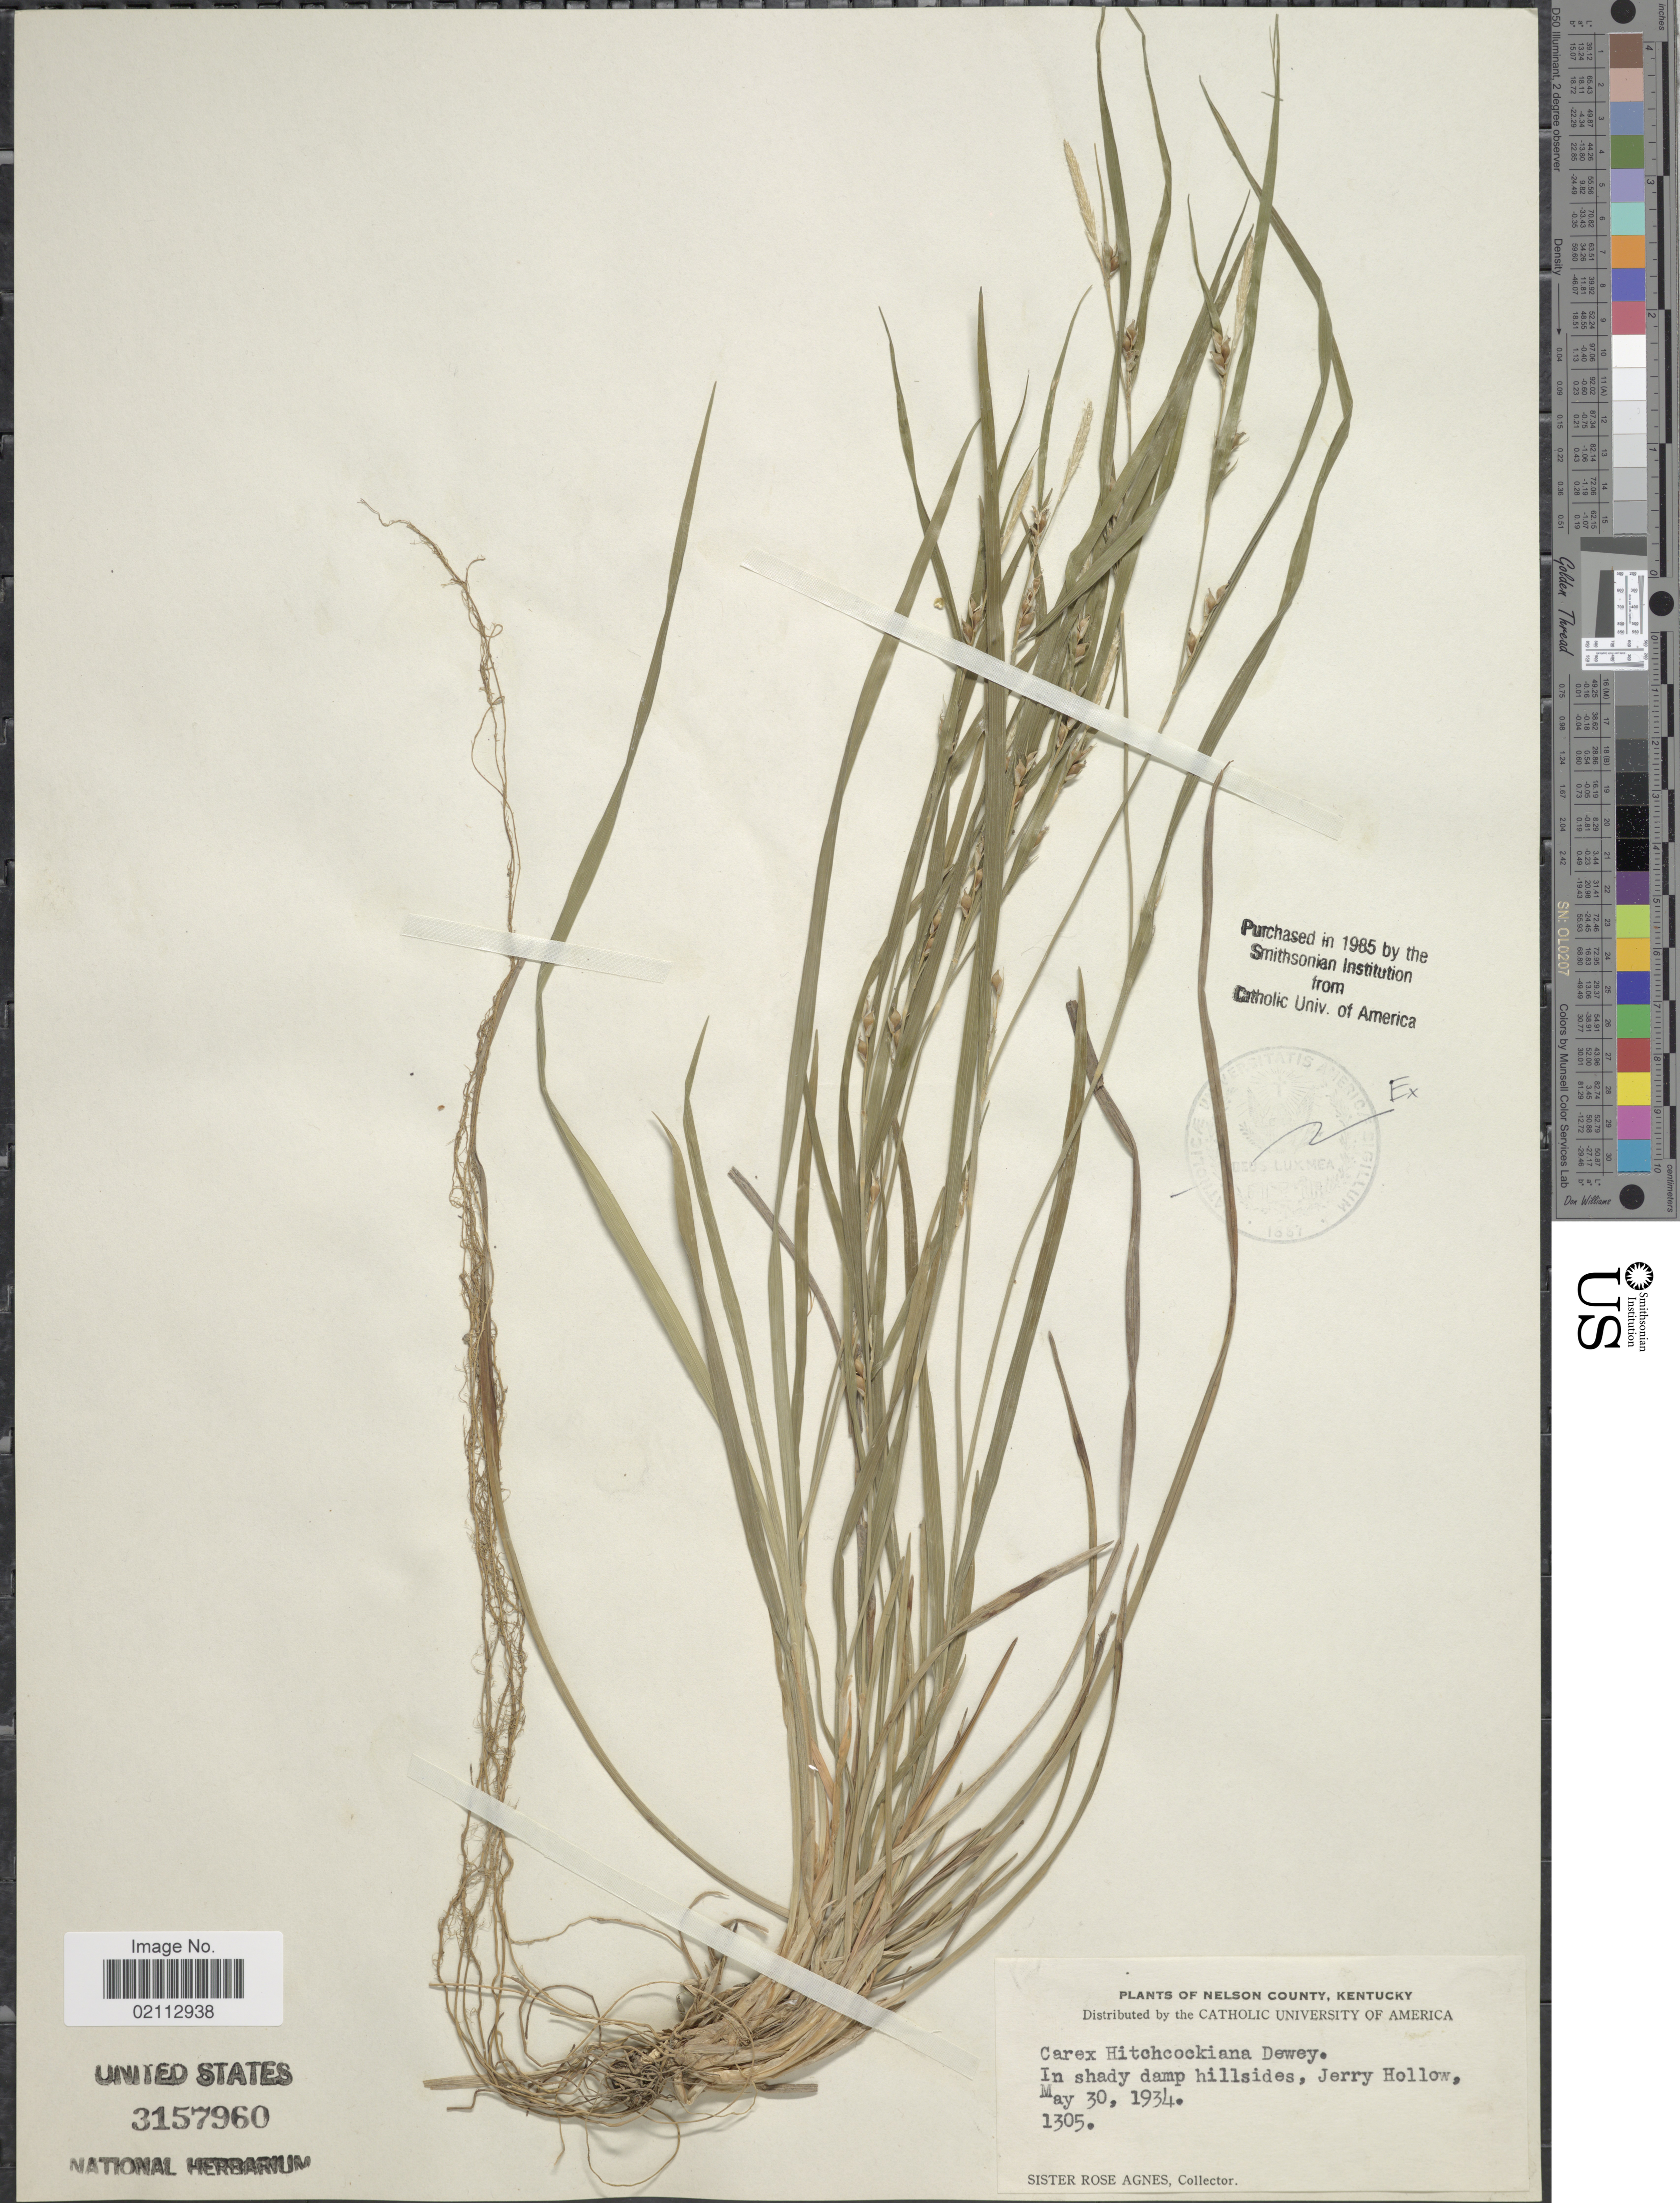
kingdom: Plantae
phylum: Tracheophyta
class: Liliopsida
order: Poales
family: Cyperaceae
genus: Carex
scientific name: Carex hitchcockiana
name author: Dewey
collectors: Sister Rose Agnes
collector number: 1305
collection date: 1934-05-30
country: United States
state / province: Kentucky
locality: Nelson County. In shady damp hillsides, Jerry Hollow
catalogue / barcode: US 3157960